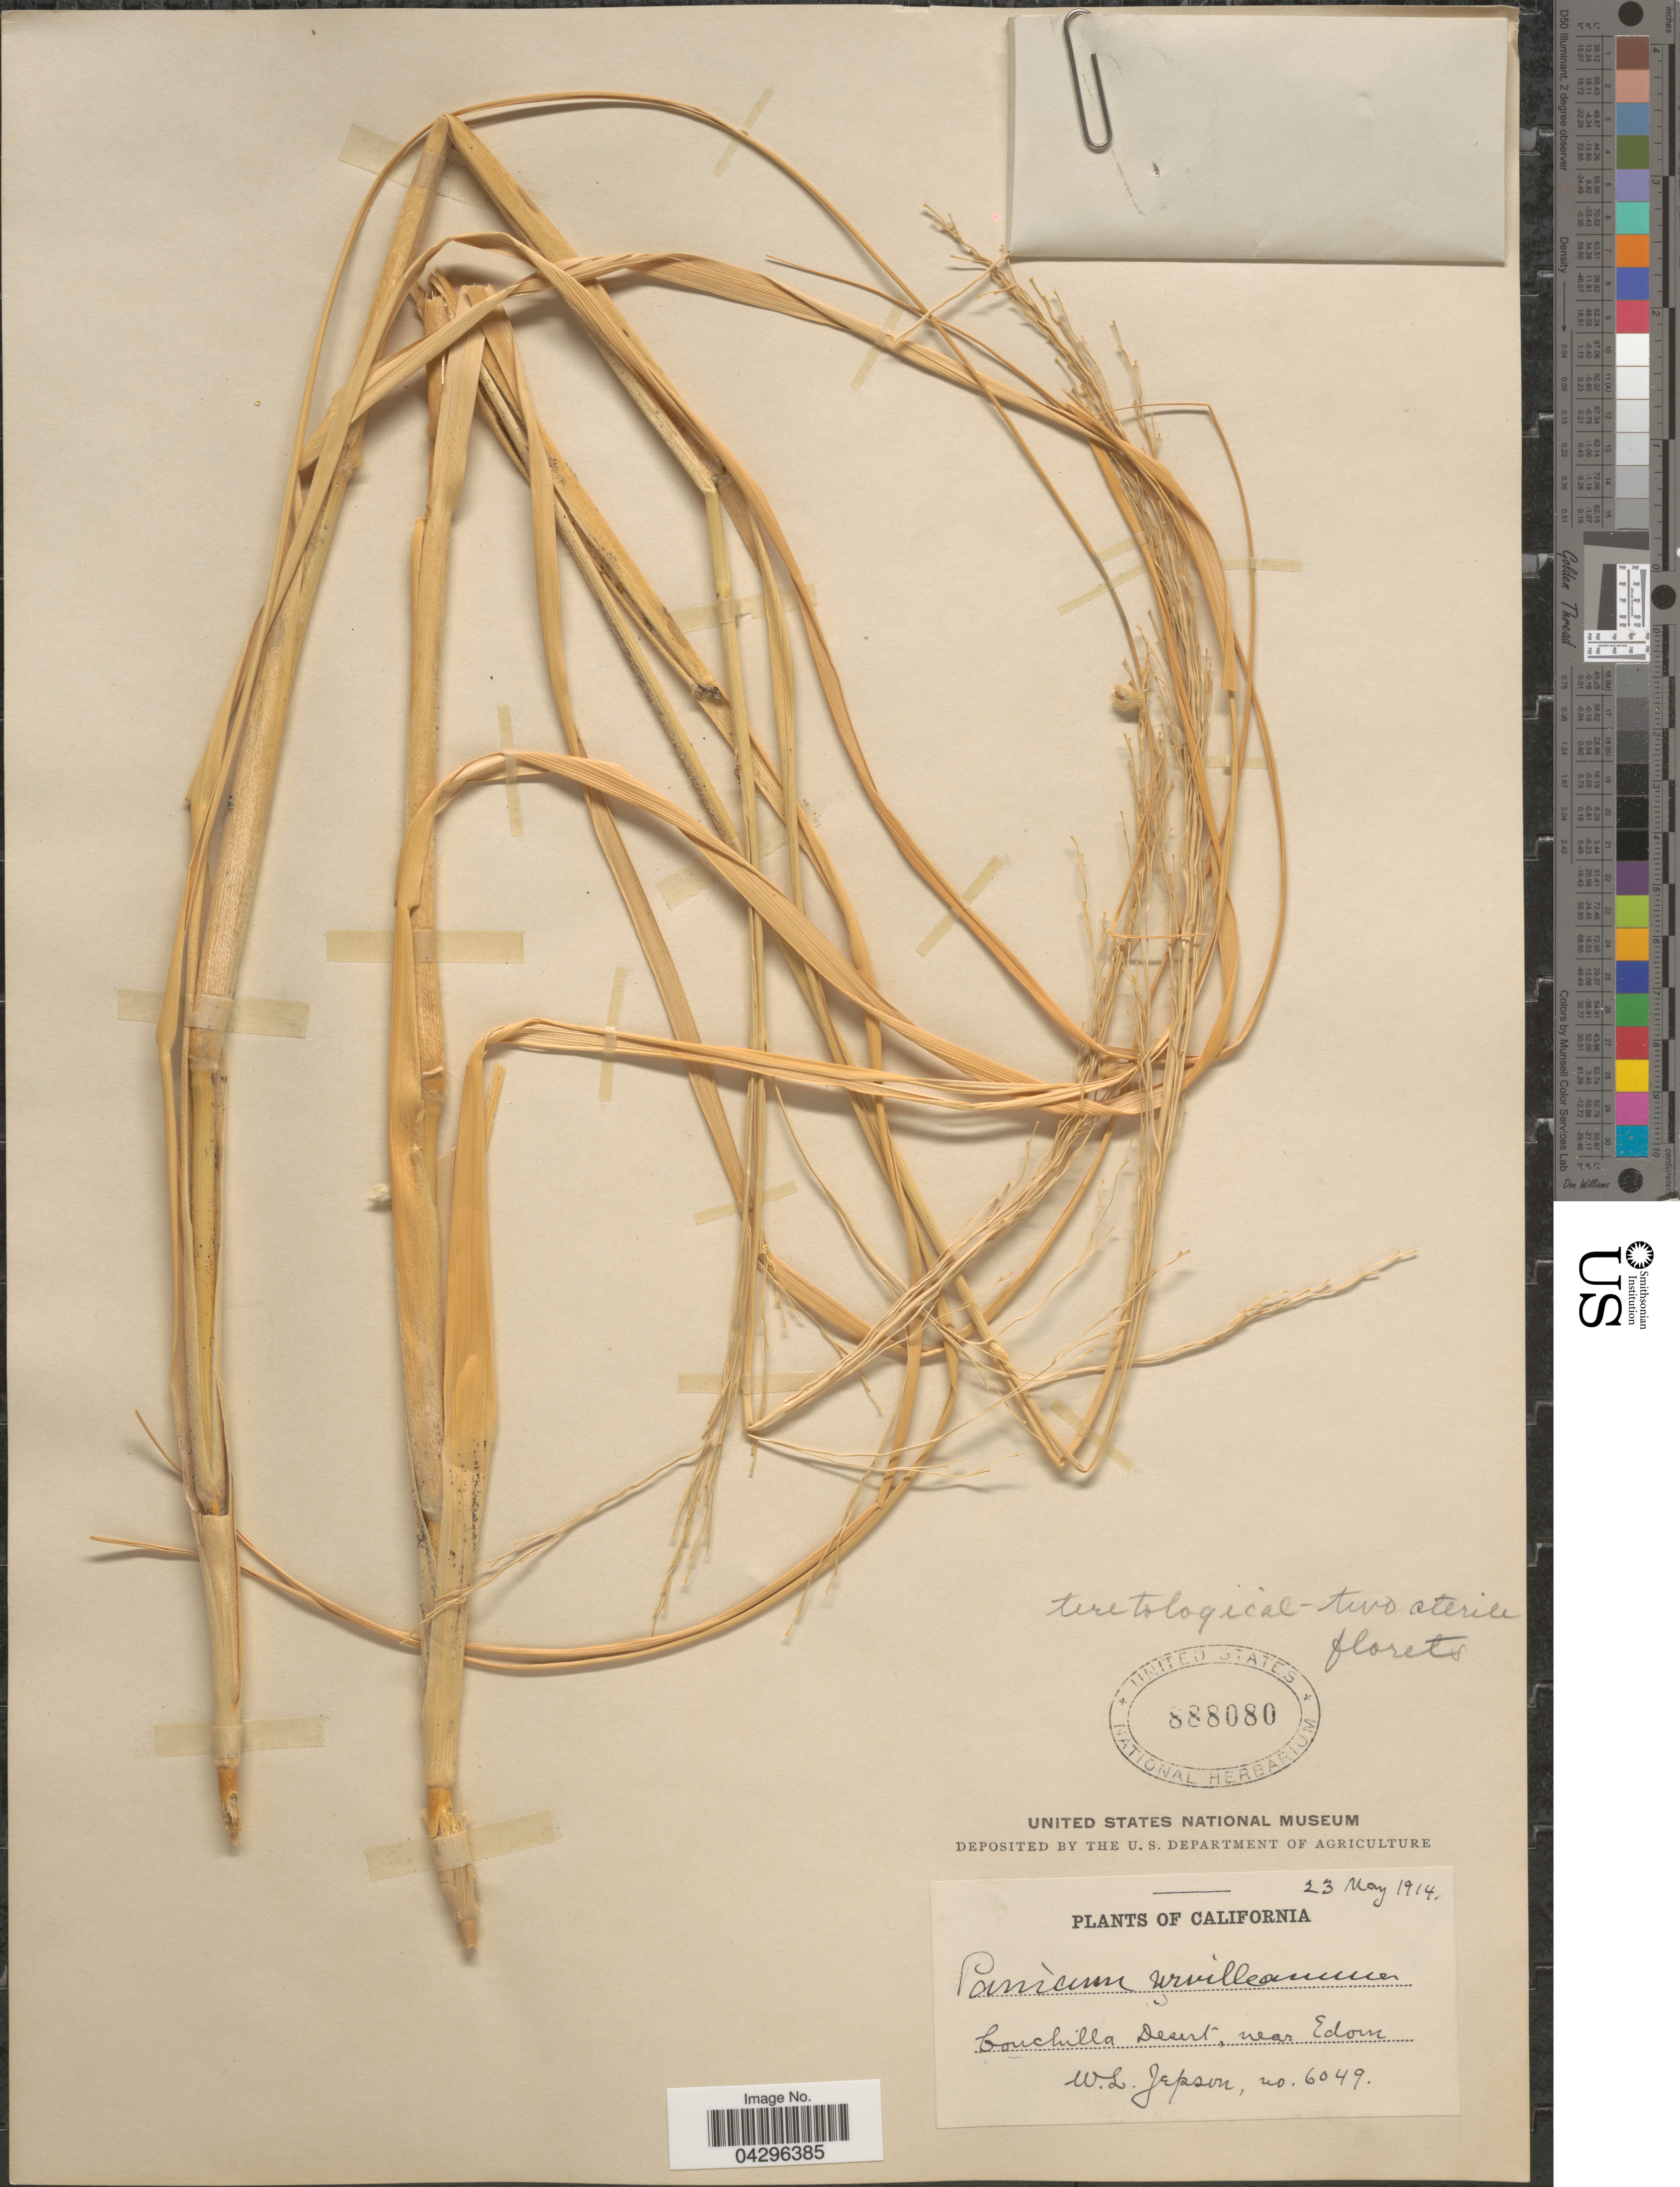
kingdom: Plantae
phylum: Tracheophyta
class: Liliopsida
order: Poales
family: Poaceae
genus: Panicum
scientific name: Panicum urvilleanum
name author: Kunth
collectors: W. L. Jepson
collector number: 6049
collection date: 1914-05-23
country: United States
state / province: California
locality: Conchilla Desert, near Edom.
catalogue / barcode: US 888080